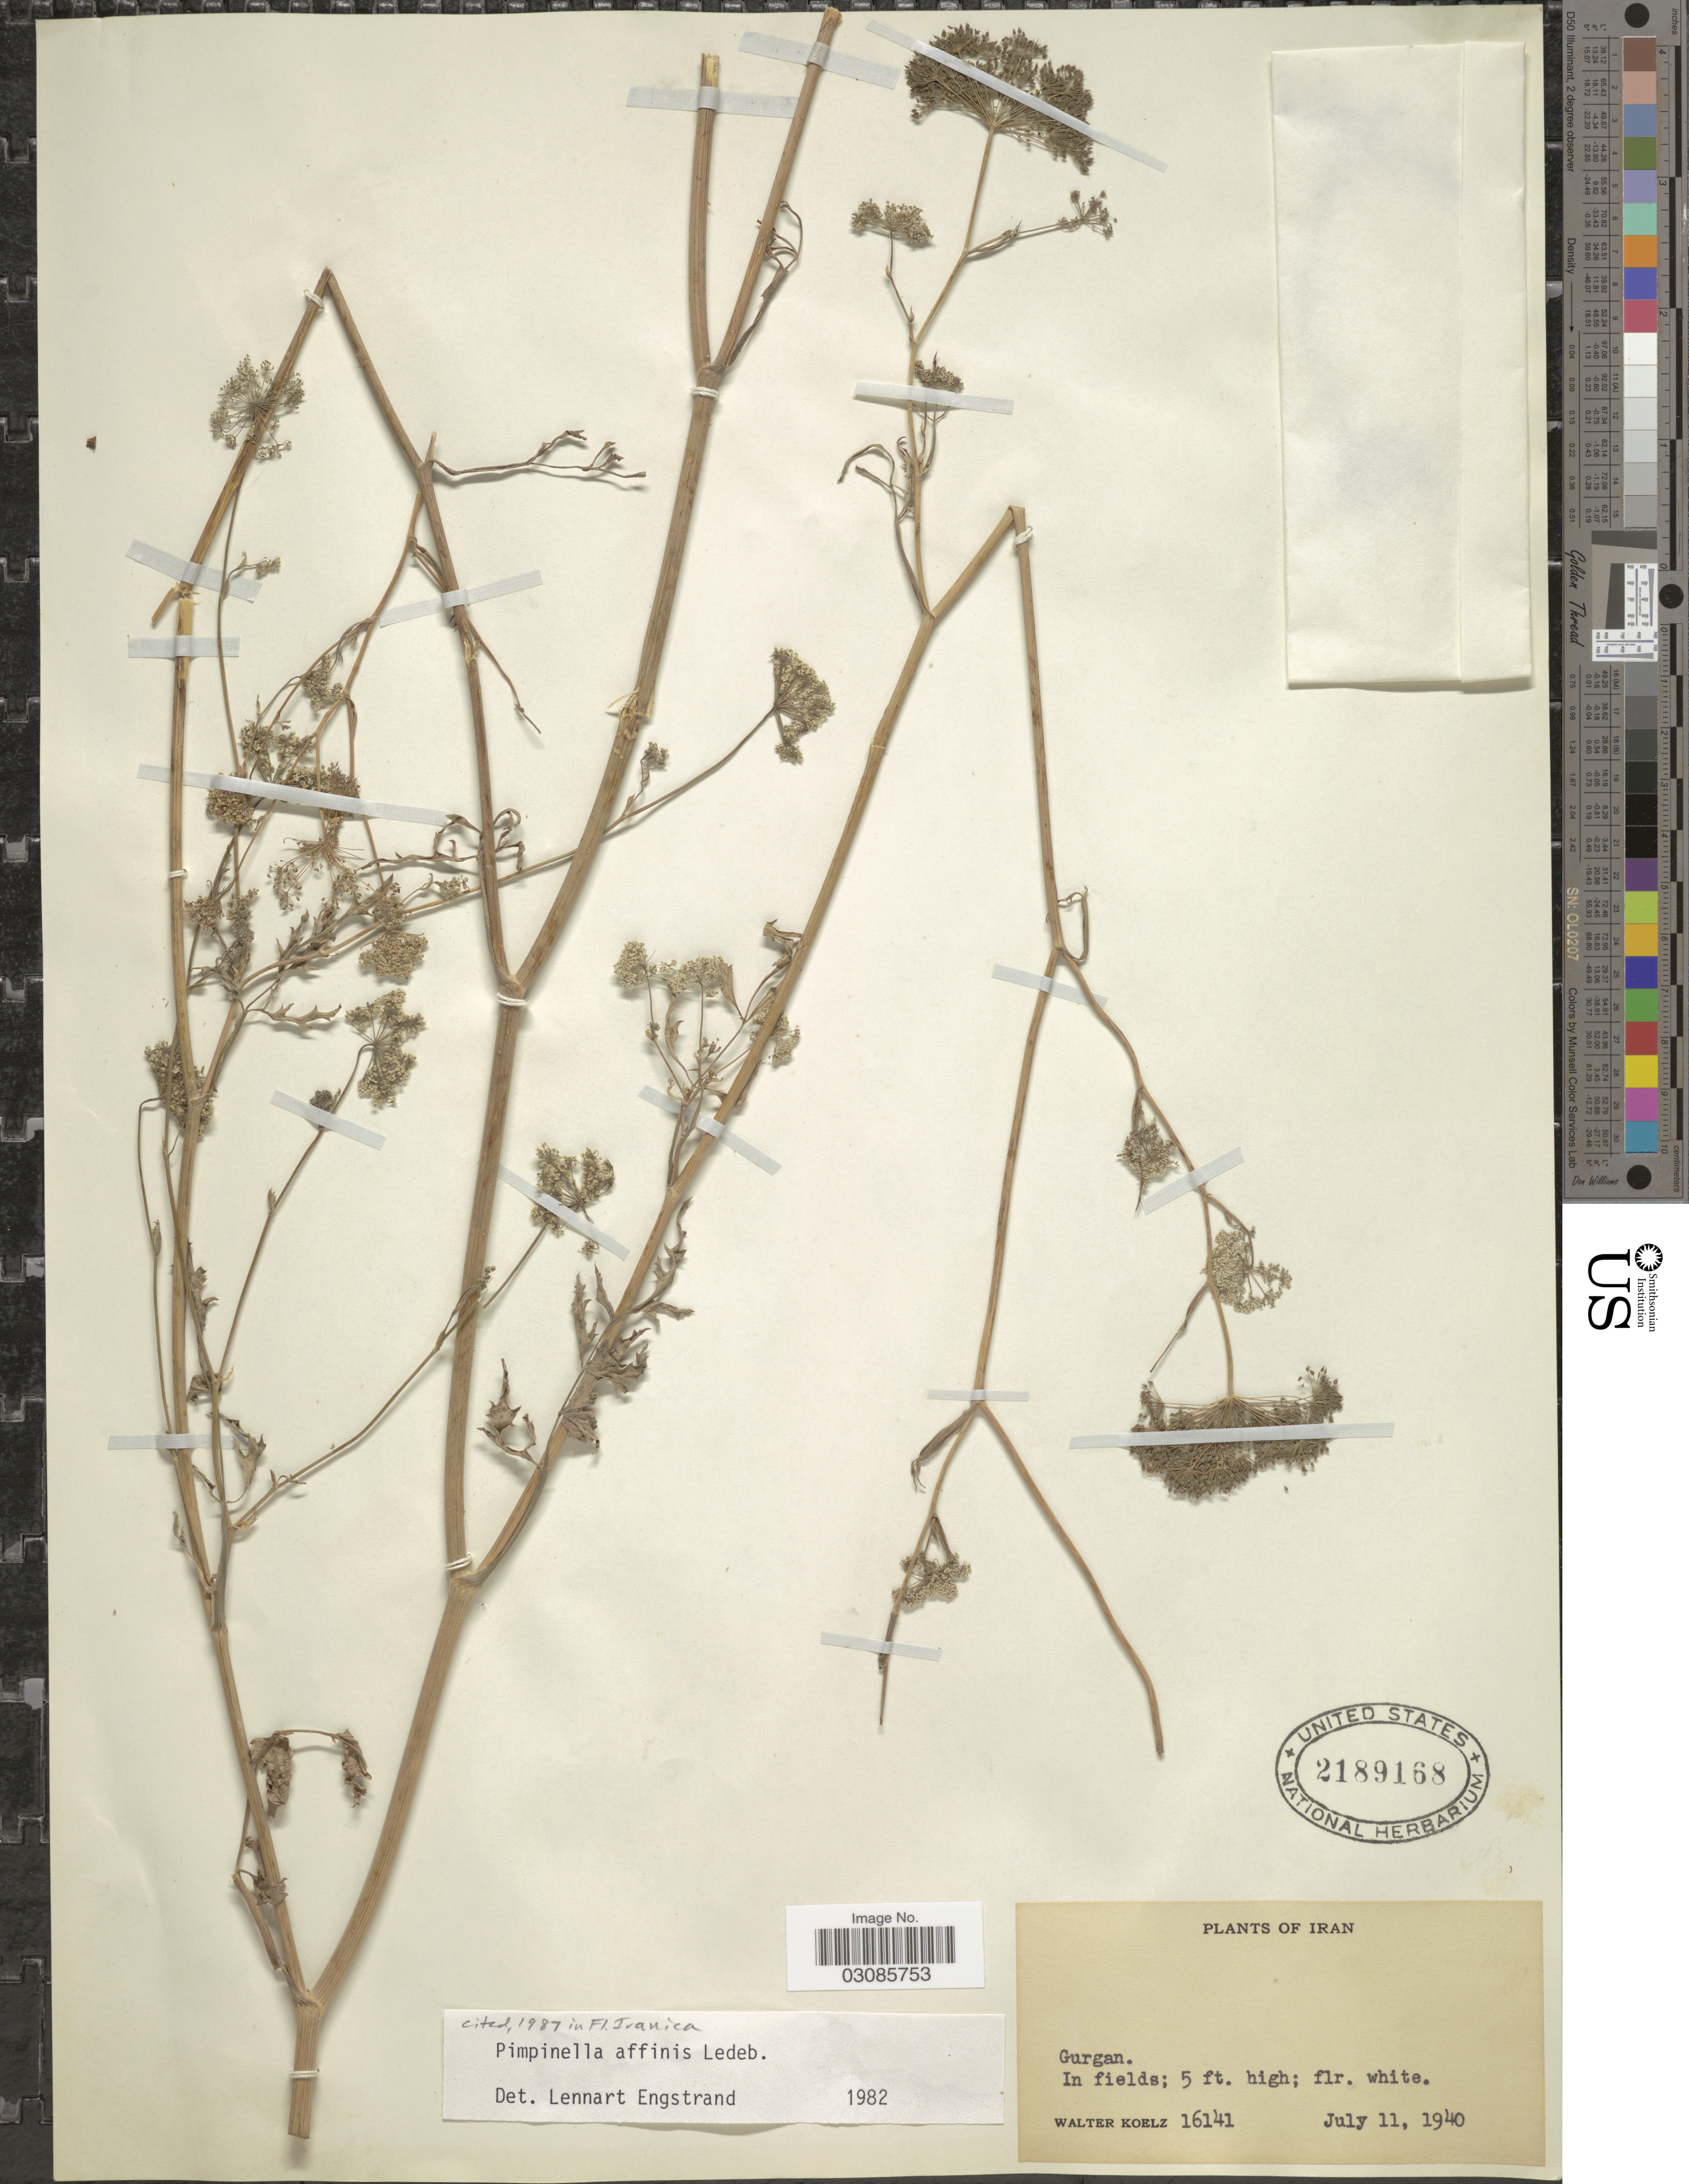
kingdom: Plantae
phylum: Tracheophyta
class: Magnoliopsida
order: Apiales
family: Apiaceae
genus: Pimpinella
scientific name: Pimpinella alpina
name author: Ledeb.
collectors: W. N. Koelz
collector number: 16141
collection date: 1940-07-11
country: Iran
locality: Gurgan.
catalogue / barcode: US 2189168